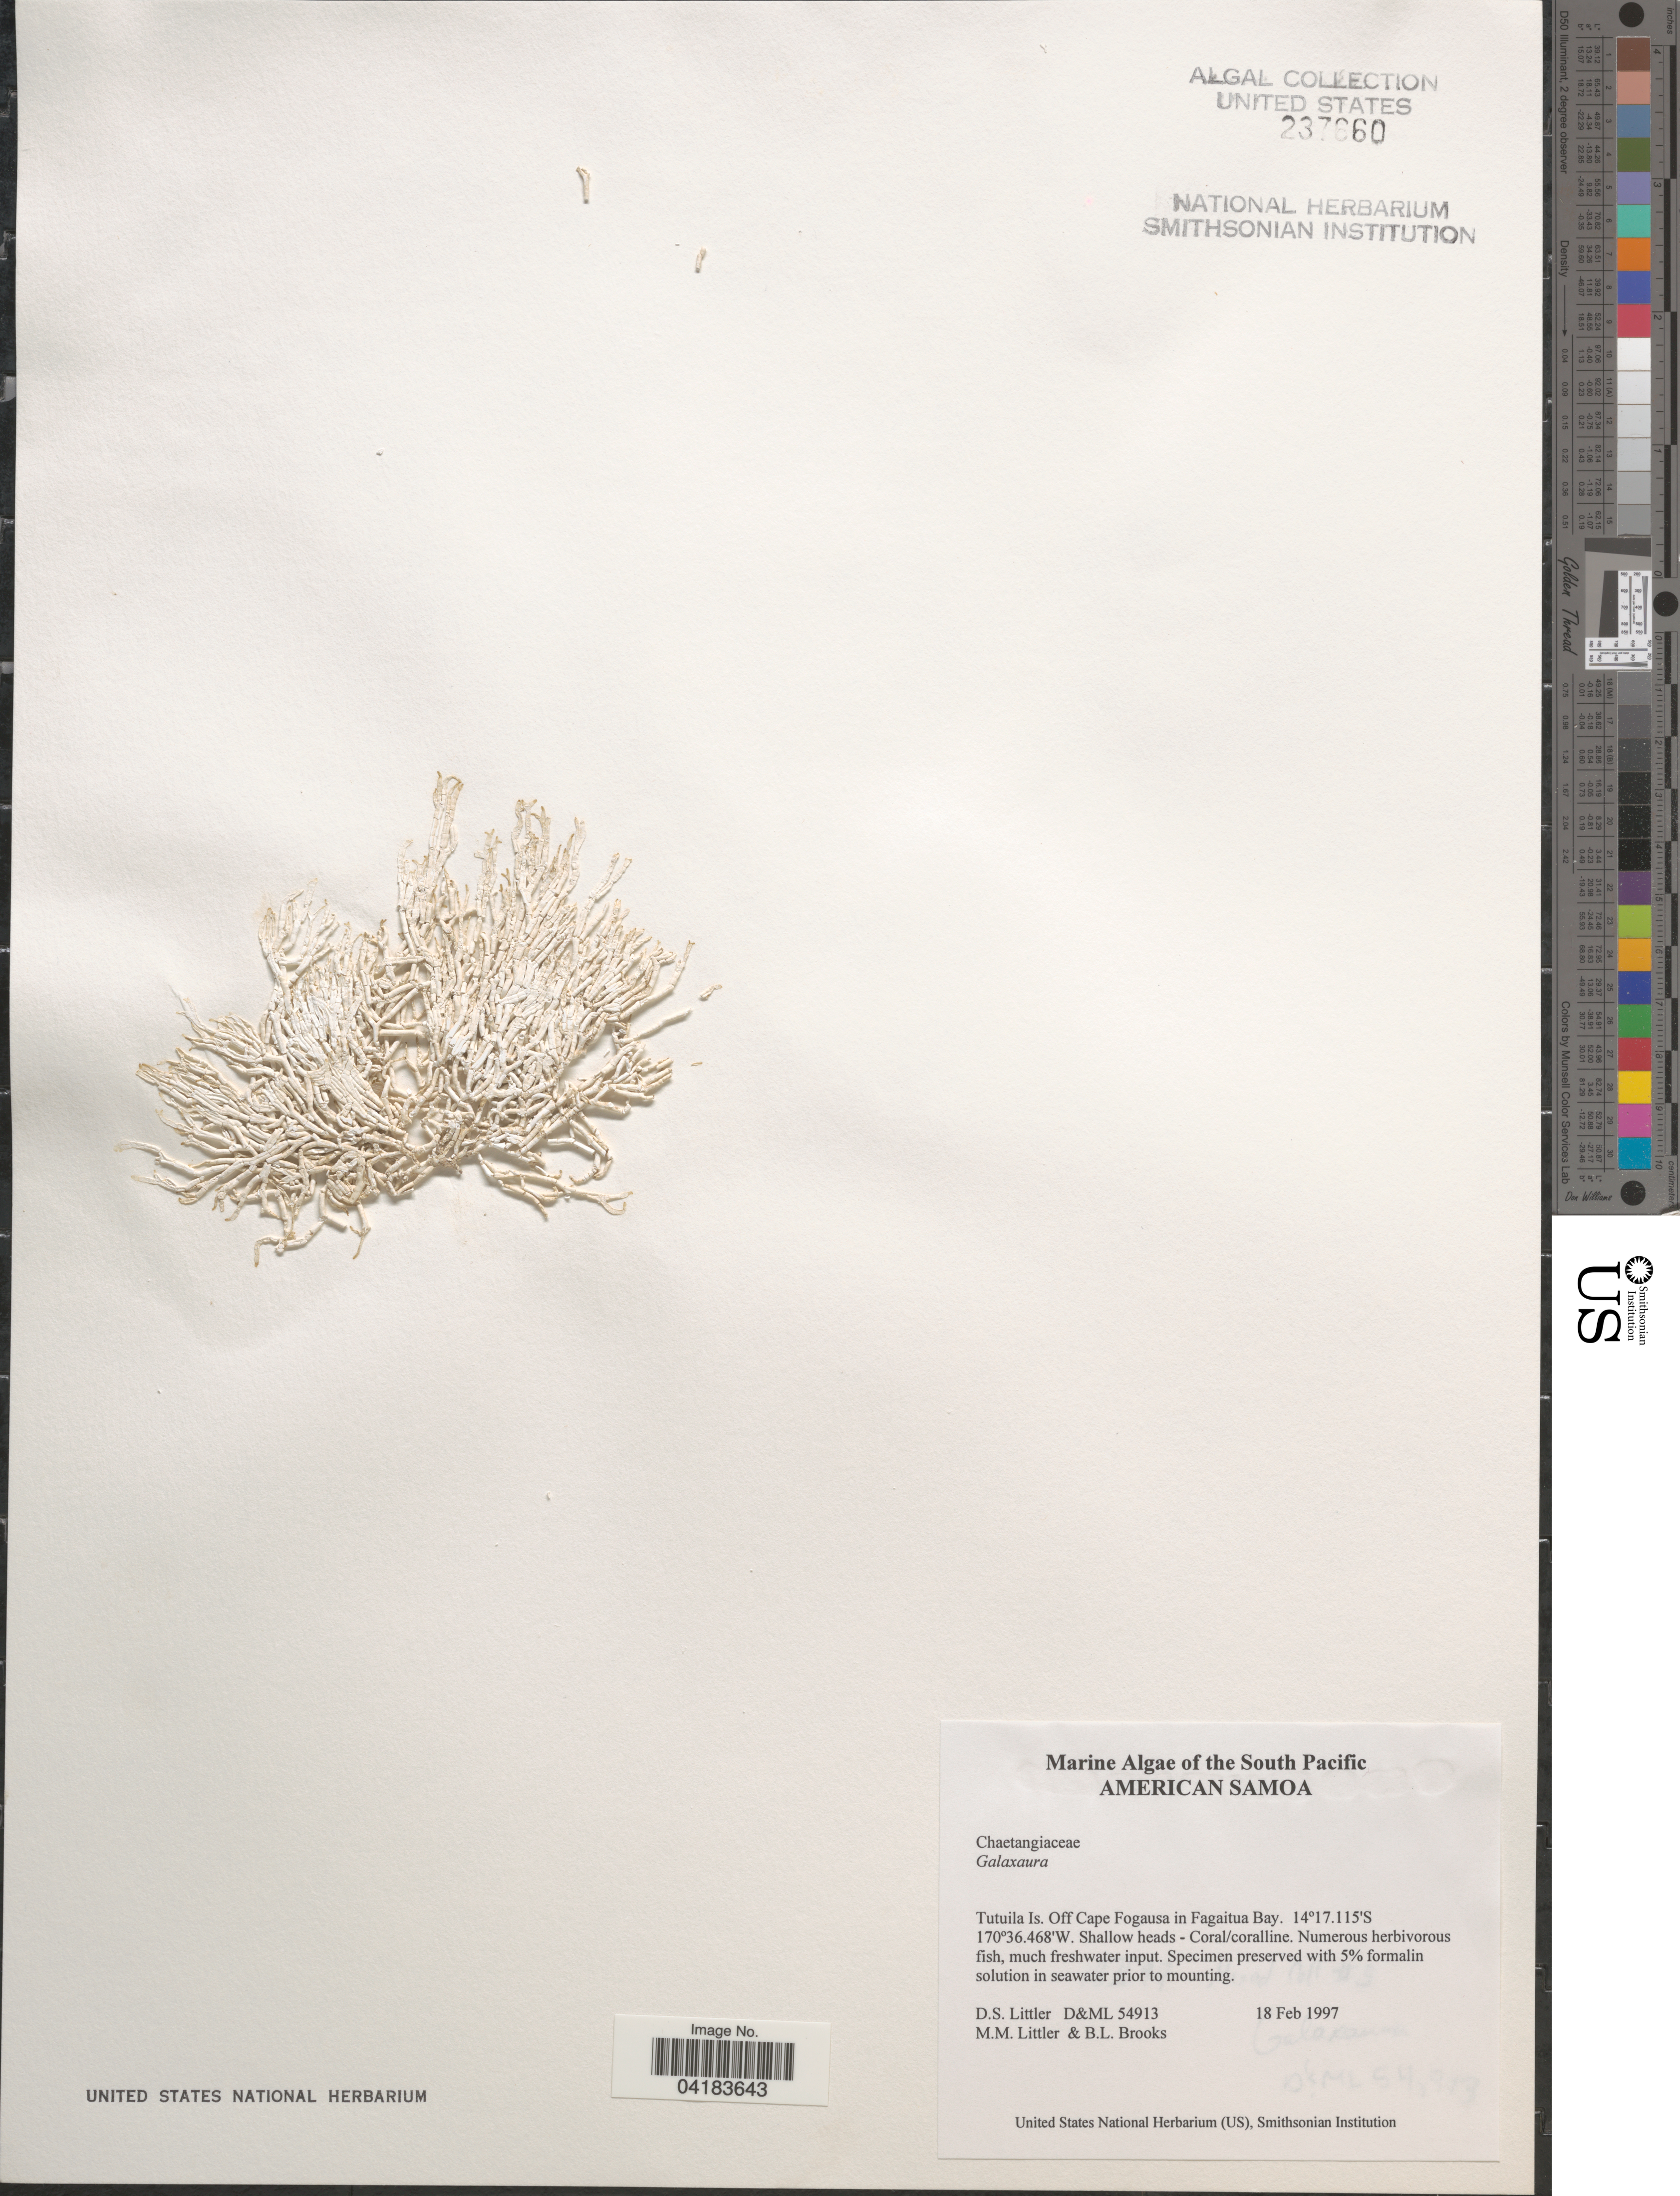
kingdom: Plantae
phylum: Rhodophyta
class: Florideophyceae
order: Nemaliales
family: Galaxauraceae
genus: Galaxaura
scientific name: Galaxaura sp.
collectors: D. S. Littler & B. Brooks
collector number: D&ML54913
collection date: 1997-02-18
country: American Samoa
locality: The South Pacific American Samoa. Tutuila Is. Off Cape Foguasa in Fagaitua Bay.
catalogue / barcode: US 237660